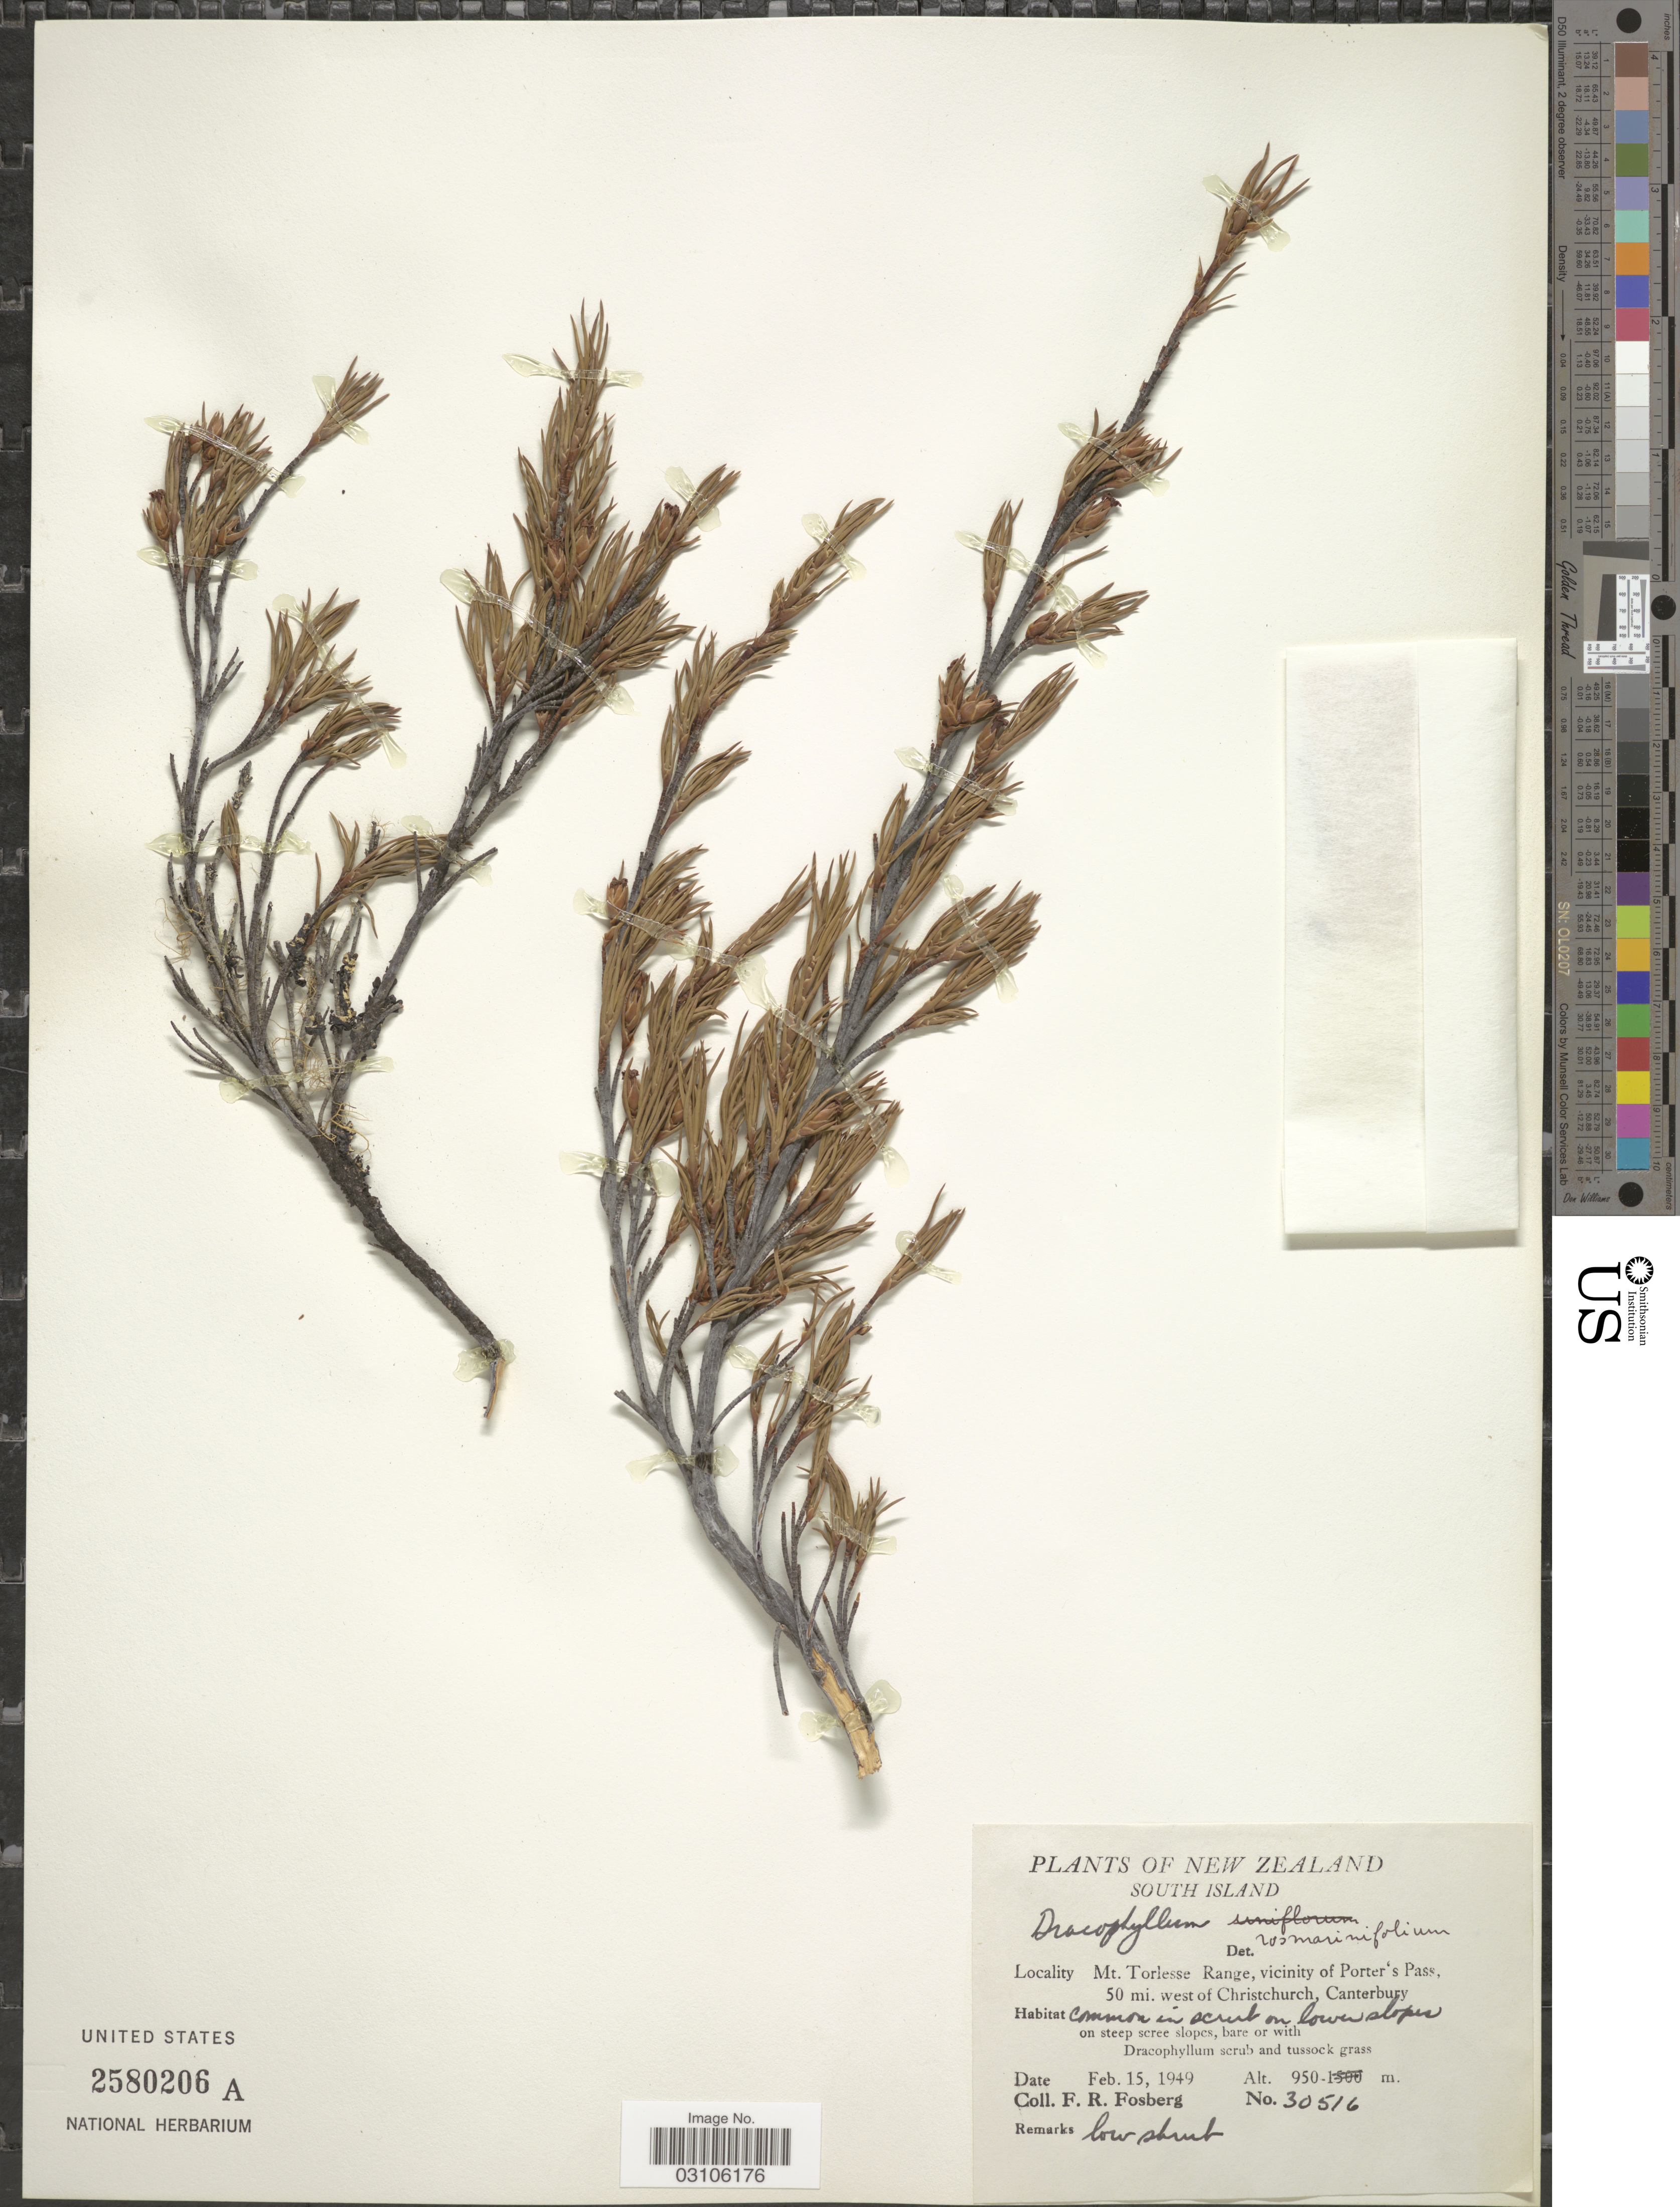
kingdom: Plantae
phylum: Tracheophyta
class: Magnoliopsida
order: Ericales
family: Ericaceae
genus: Dracophyllum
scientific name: Dracophyllum rosmarinifolium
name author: R. Br.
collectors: F. R. Fosberg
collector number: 30516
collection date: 1949-02-15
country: New Zealand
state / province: Canterbury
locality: South Island. Mt. Torlesse Range, vicinity of Porter's Pass, 50 mi. west of Christchurch.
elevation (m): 950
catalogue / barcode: US 2580206A